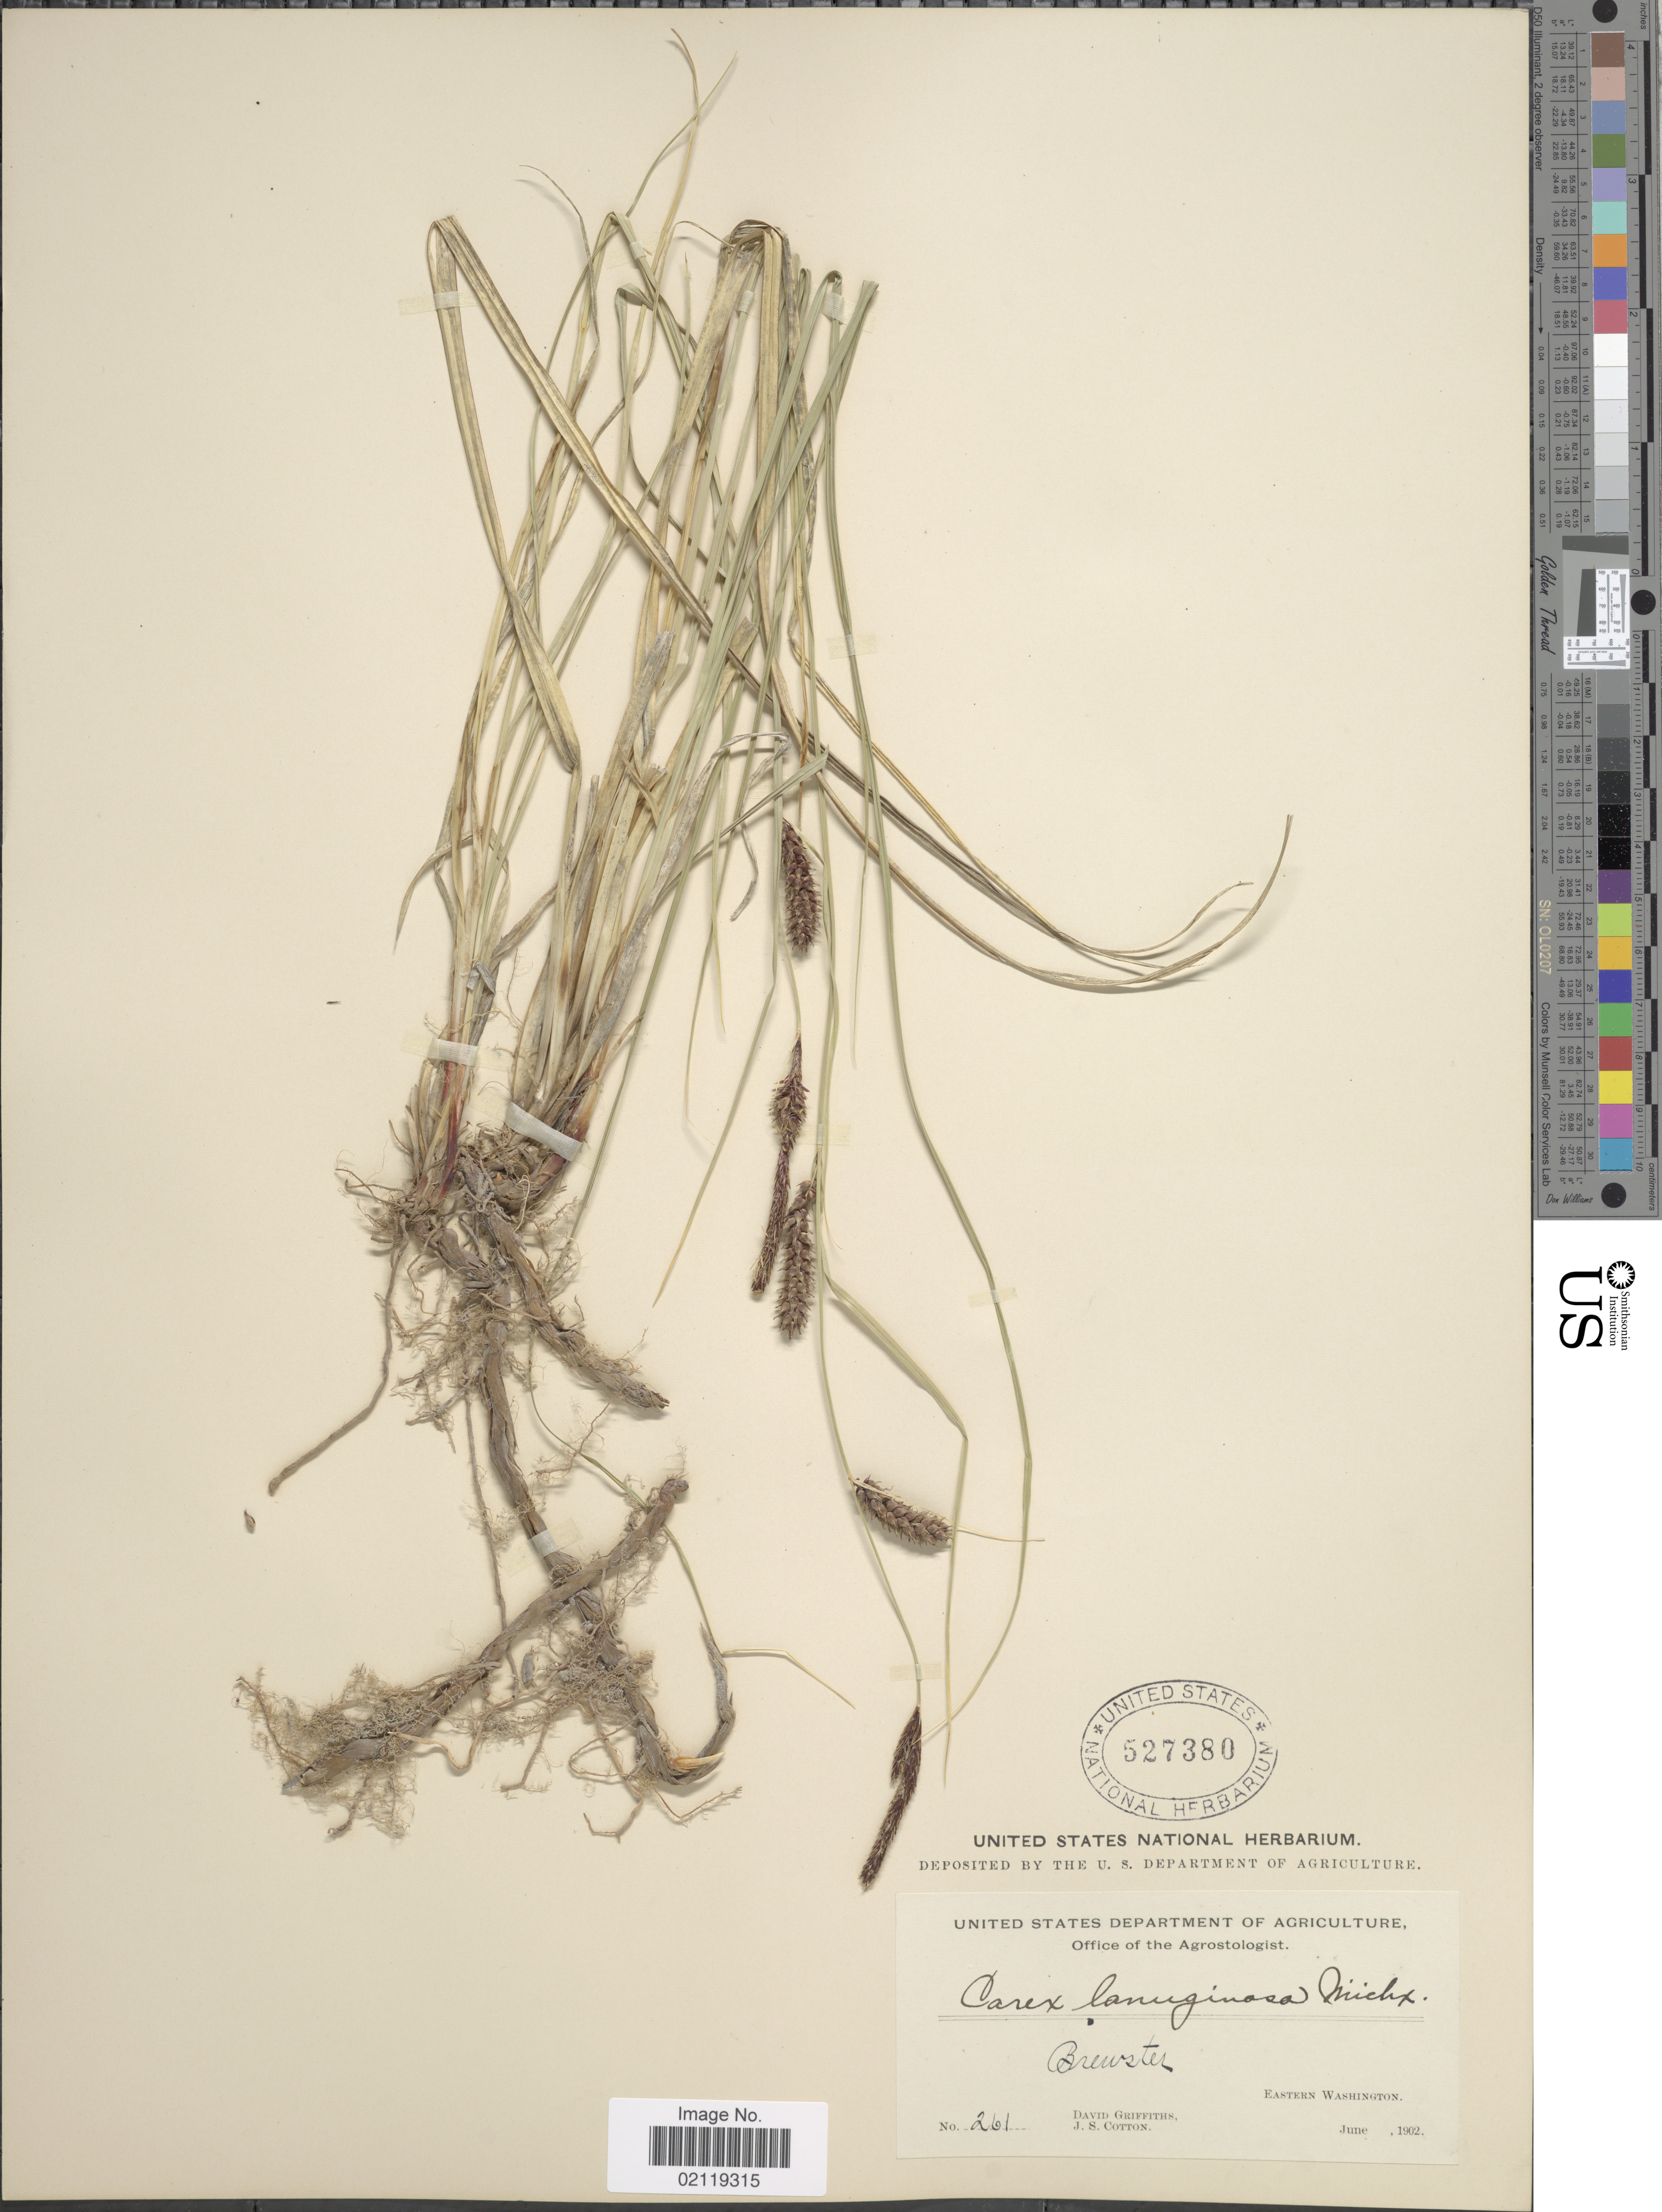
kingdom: Plantae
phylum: Tracheophyta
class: Liliopsida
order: Poales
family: Cyperaceae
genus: Carex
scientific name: Carex pellita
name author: Muhl. ex Willd.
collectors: D. Griffiths & J. S. Cotton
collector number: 261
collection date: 1902-06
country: United States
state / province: Washington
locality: Brewster. Eastern Washington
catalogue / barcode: US 527380